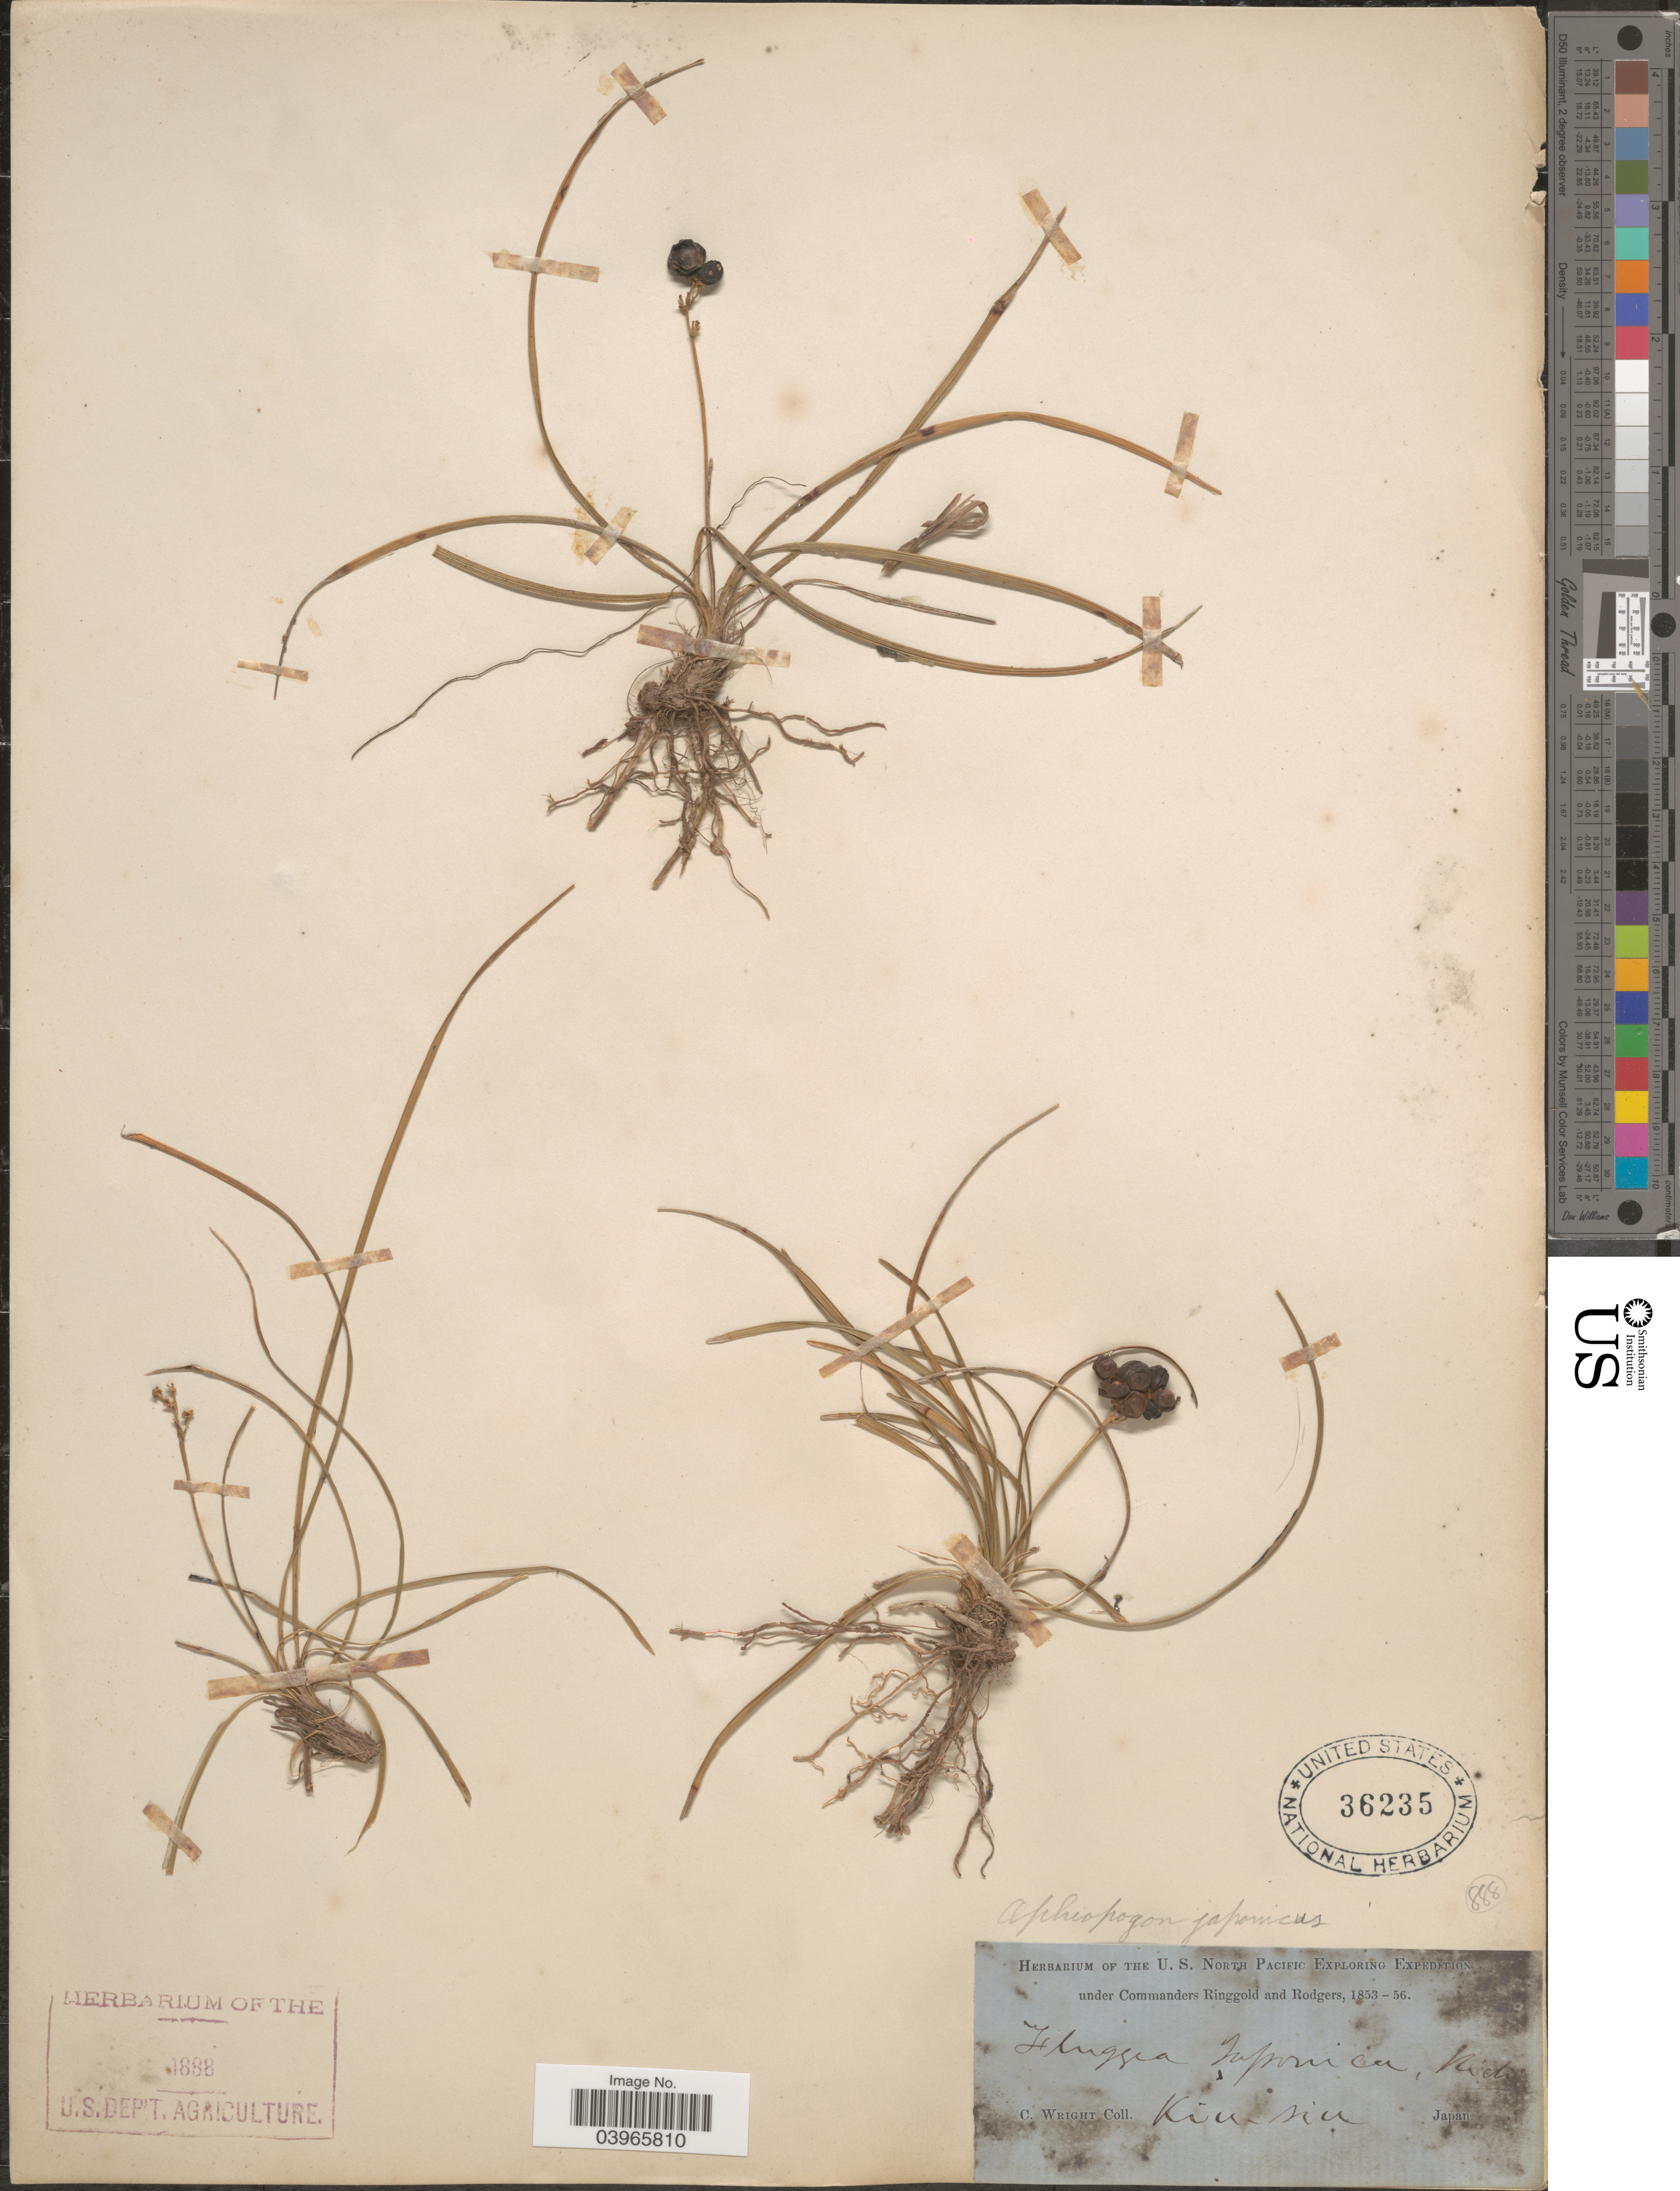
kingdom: Plantae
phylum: Tracheophyta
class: Liliopsida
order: Asparagales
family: Asparagaceae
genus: Ophiopogon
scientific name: Ophiopogon japonicus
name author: (L. f.) Ker Gawl.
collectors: C. Wright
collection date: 1853/1856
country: Japan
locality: Kiu-siu.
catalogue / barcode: US 36235